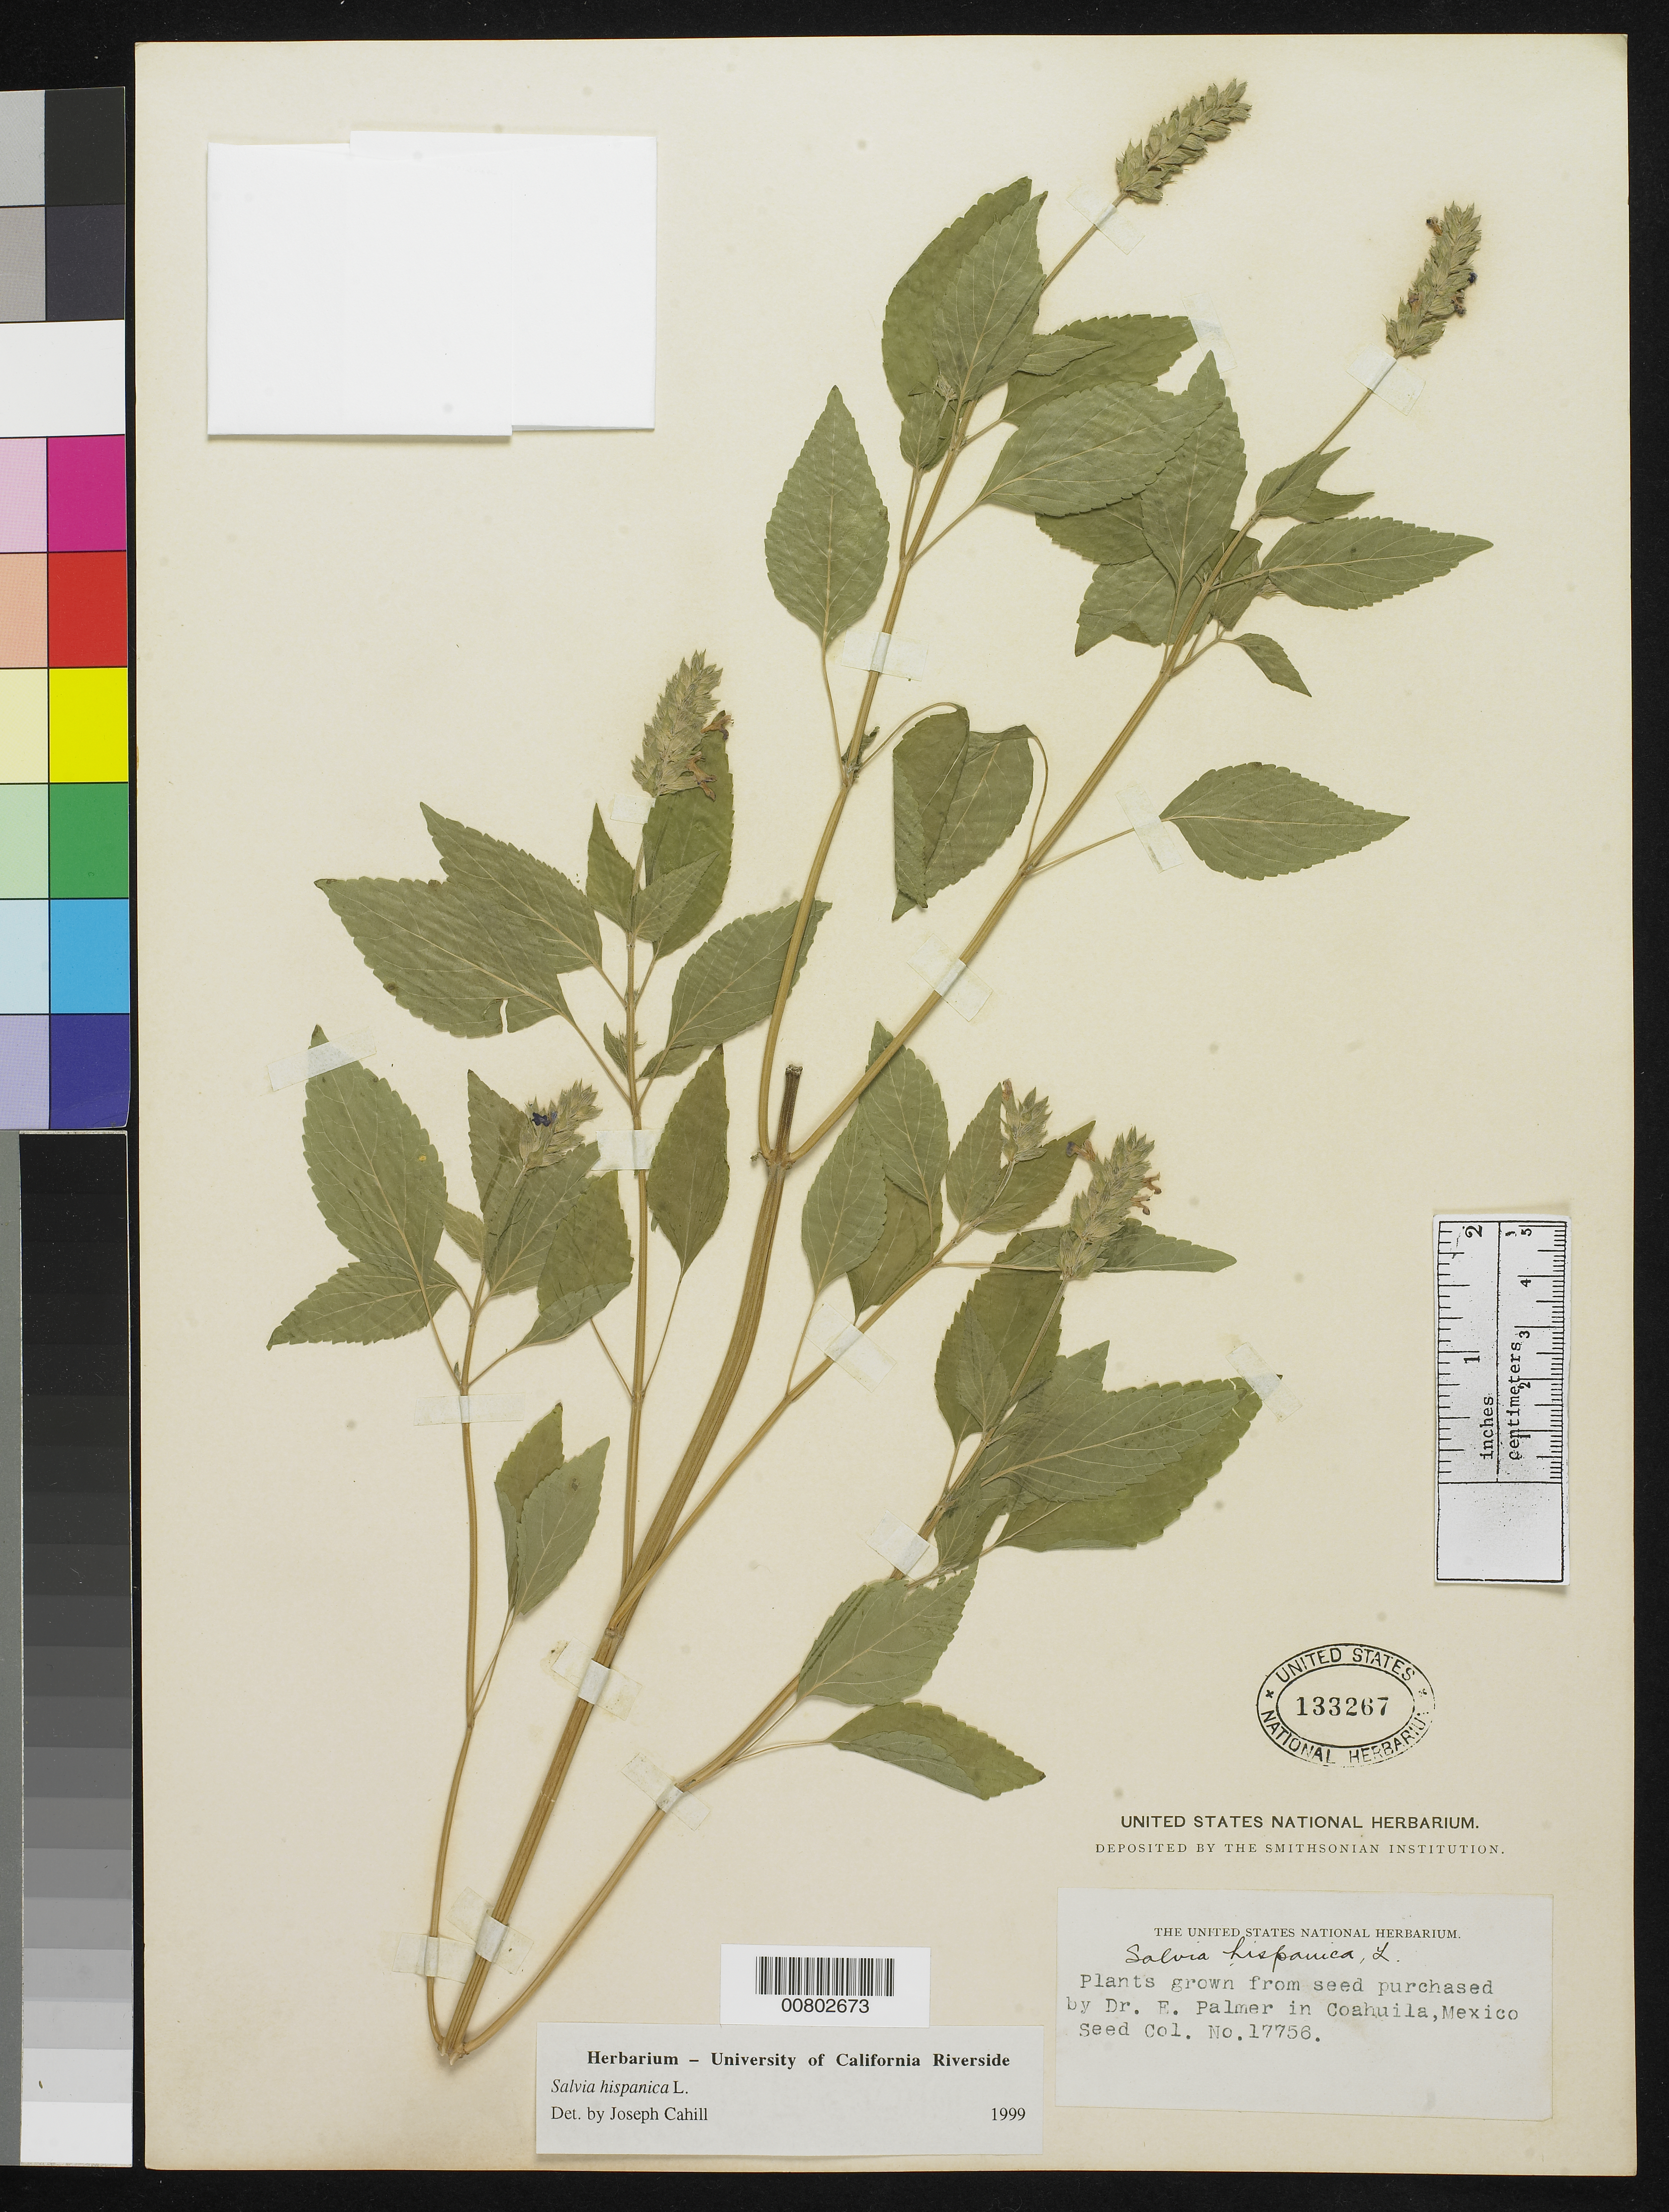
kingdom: Plantae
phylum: Tracheophyta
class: Magnoliopsida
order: Lamiales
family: Lamiaceae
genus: Salvia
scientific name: Salvia hispanica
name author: L.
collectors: E. Palmer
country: Mexico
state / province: Coahuila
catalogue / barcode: US 133267